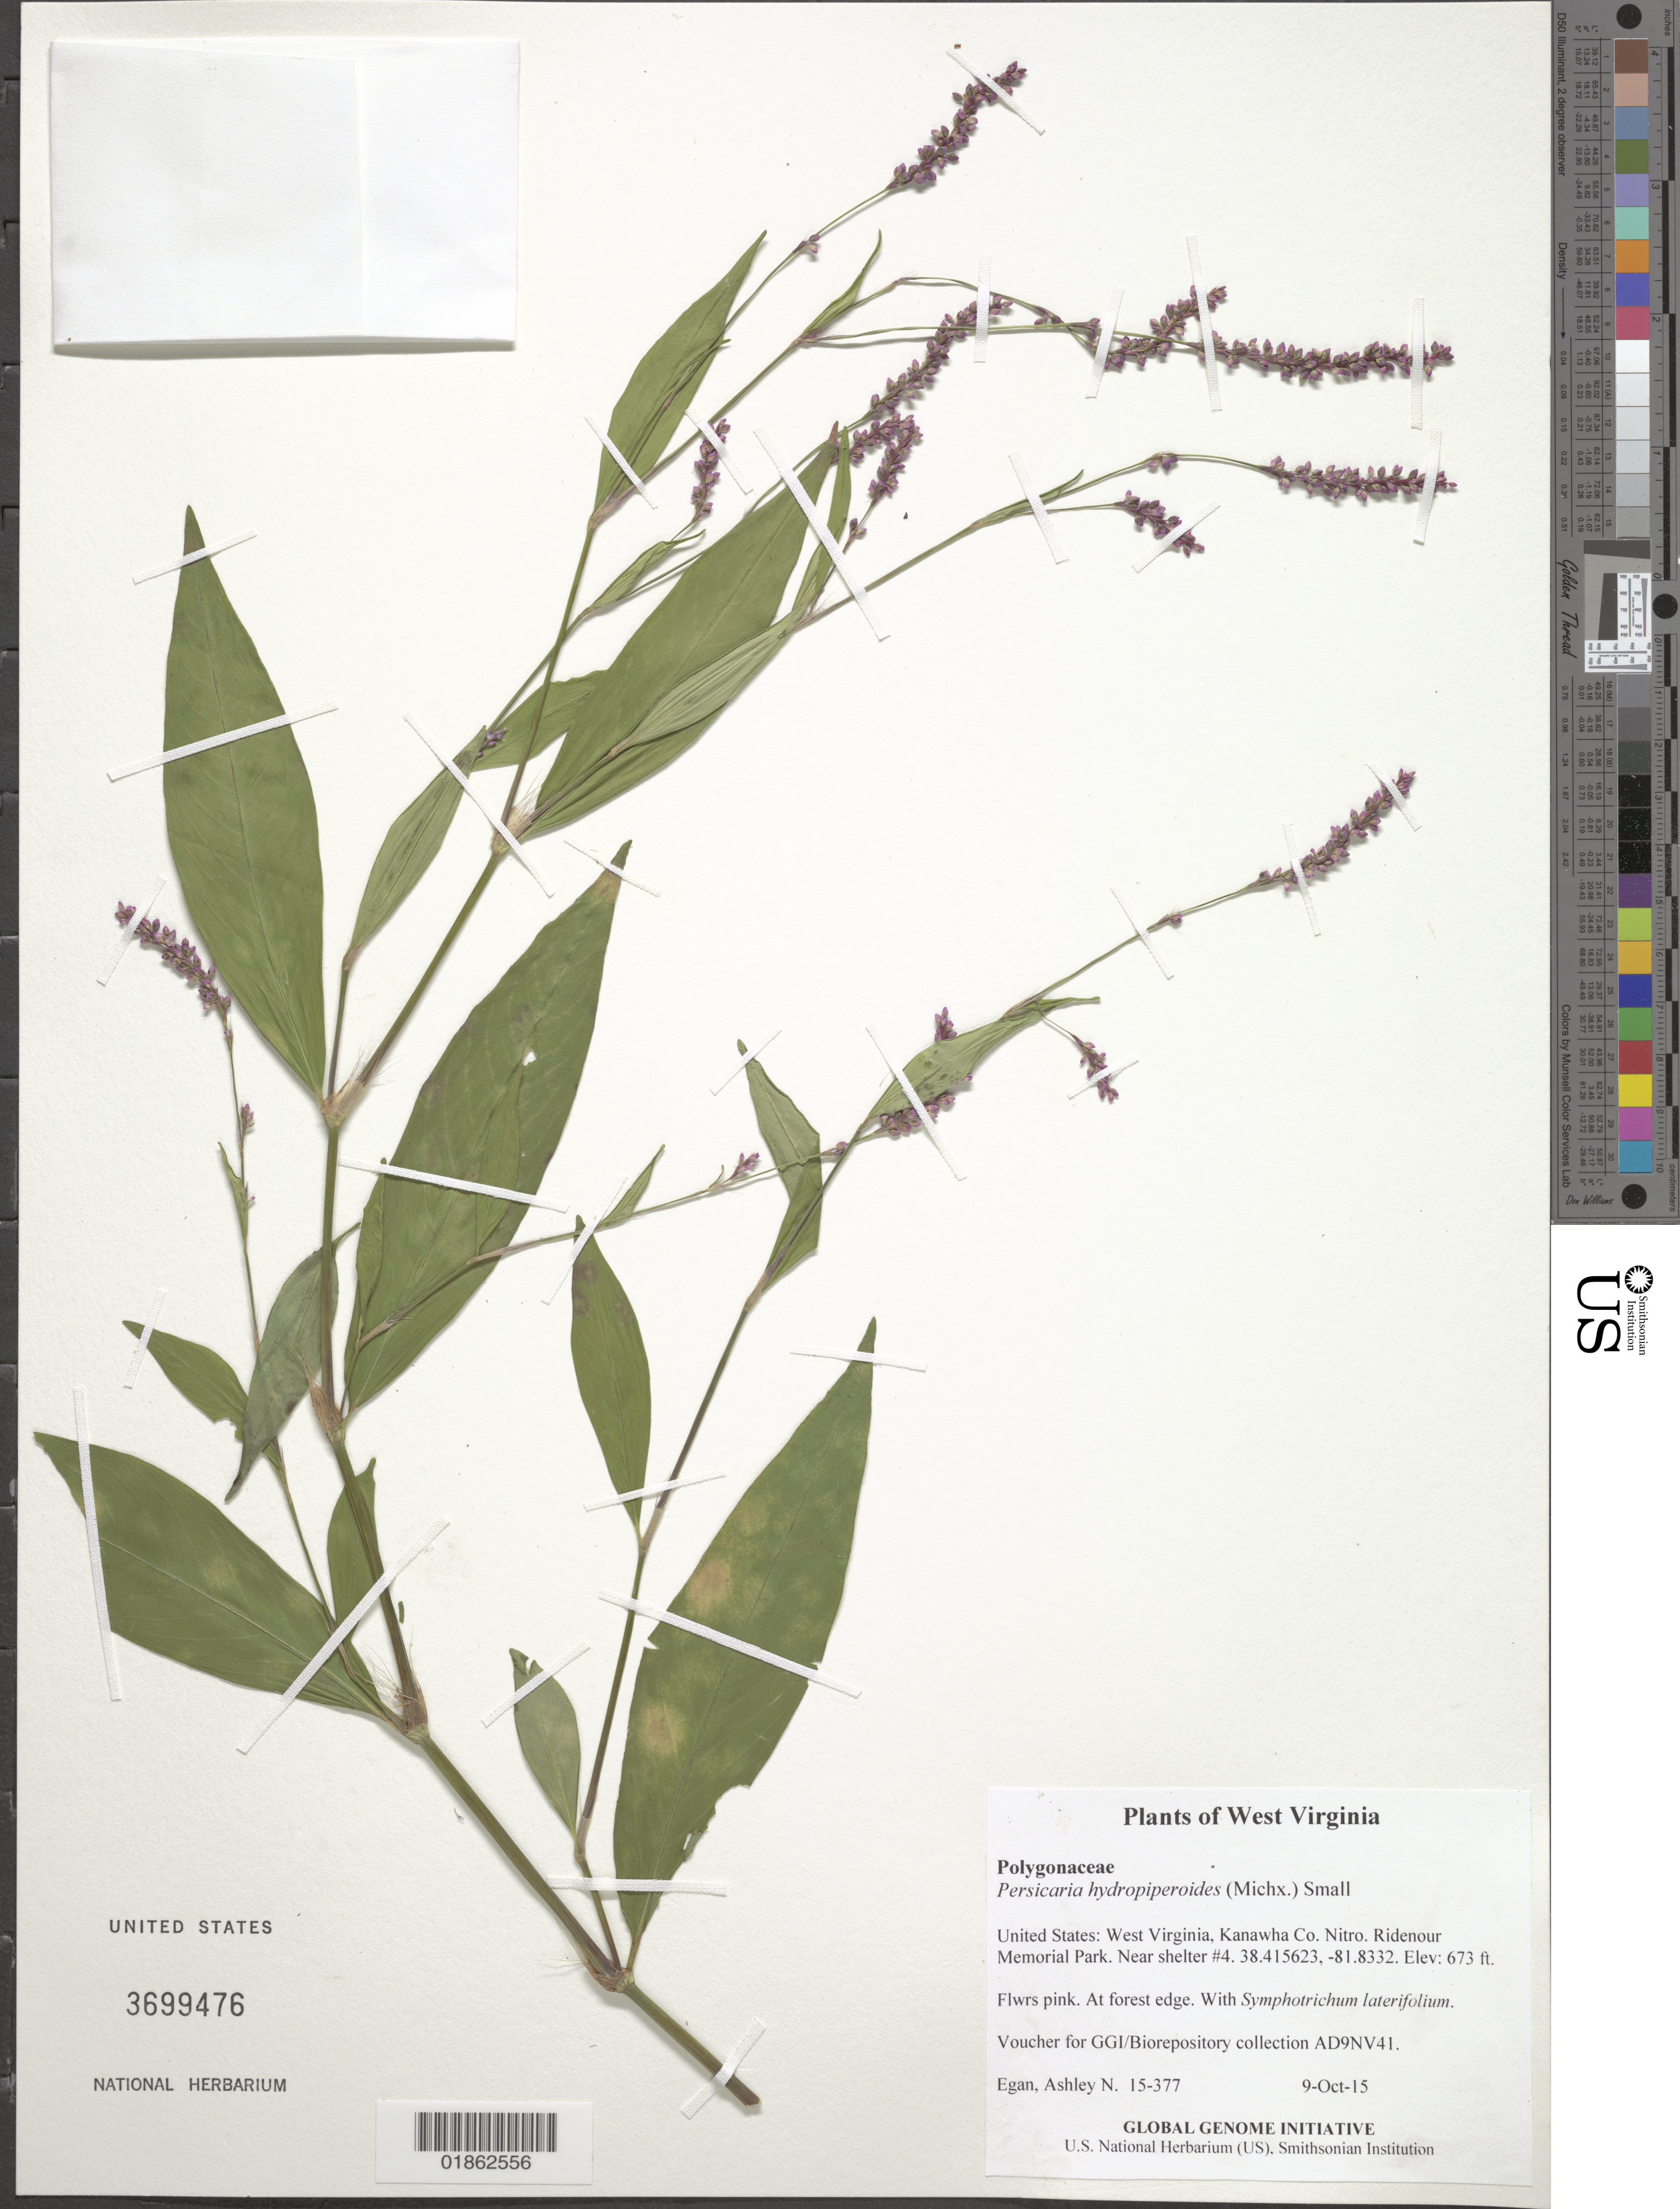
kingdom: Plantae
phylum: Tracheophyta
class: Magnoliopsida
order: Caryophyllales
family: Polygonaceae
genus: Persicaria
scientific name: Persicaria longiseta (Bruijn) Kitag.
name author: (Bruijn &) Kitag.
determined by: Atha, D. E.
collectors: A. N. Egan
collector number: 15-377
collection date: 2015-10-09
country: United States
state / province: West Virginia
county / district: Kanawha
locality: Nitro. Ridenour Memorial Park. Near shelter #4.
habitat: At forest edge.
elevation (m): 205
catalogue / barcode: US 3699476